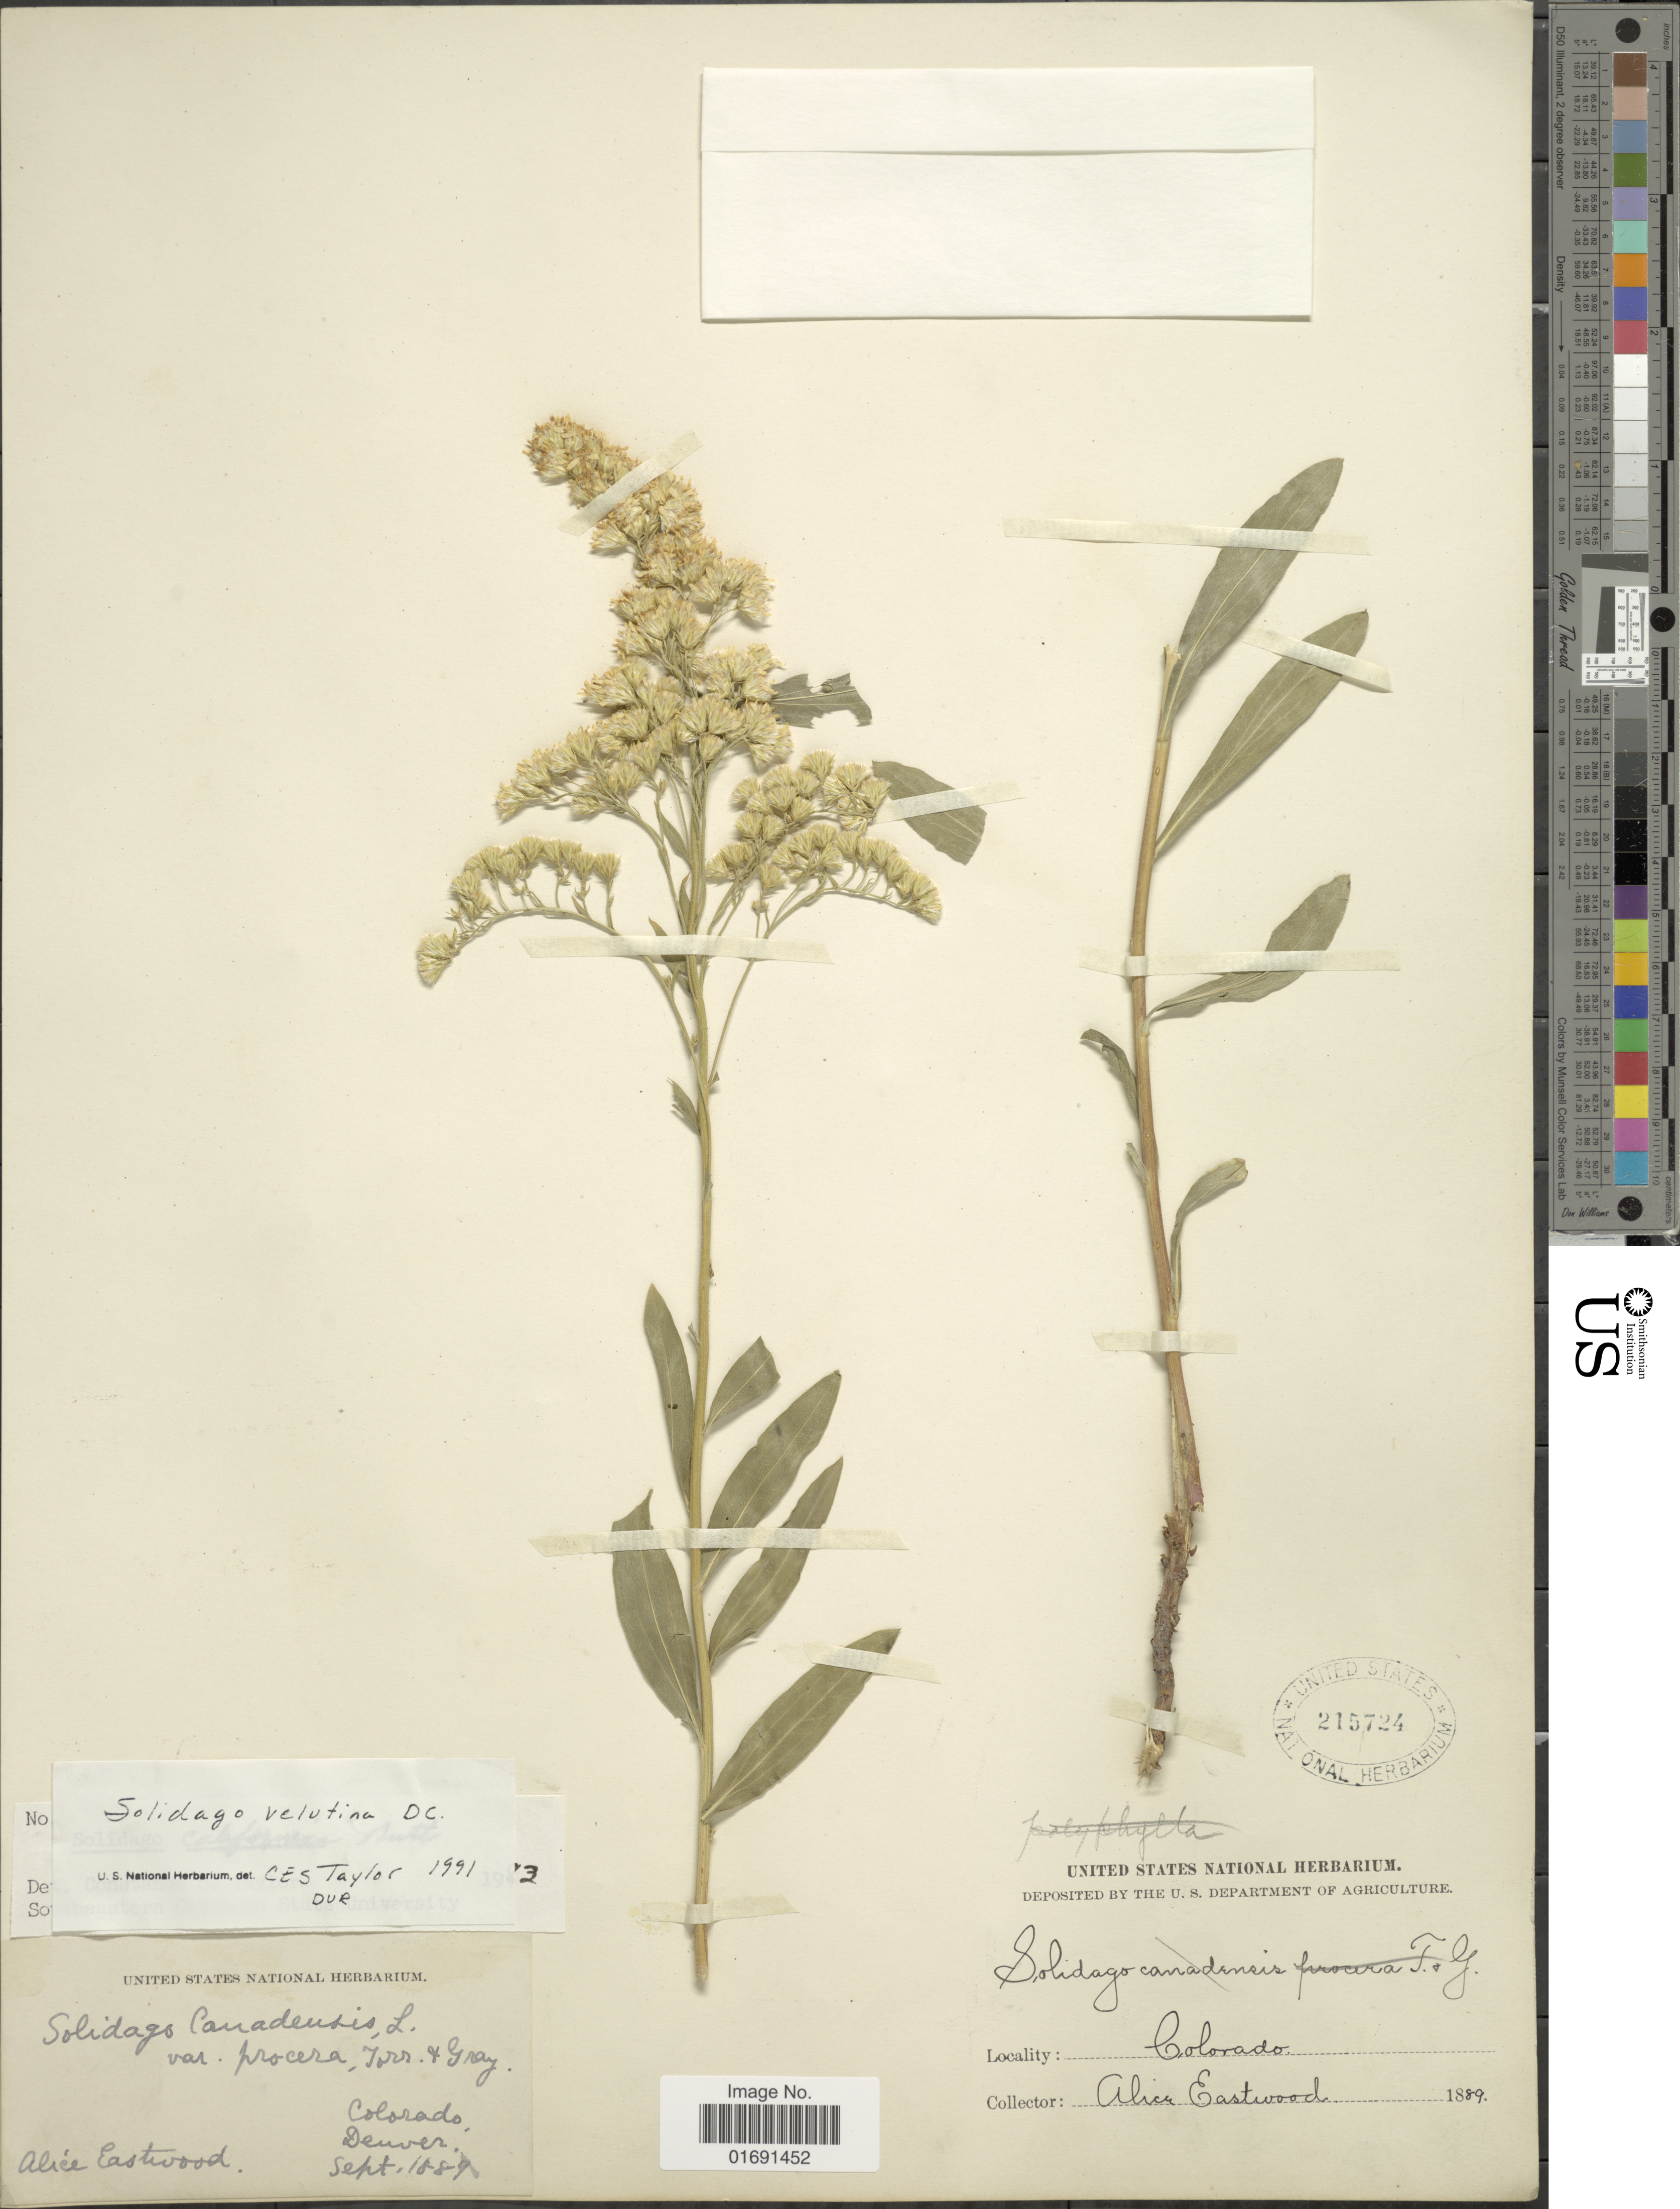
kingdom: Plantae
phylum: Tracheophyta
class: Magnoliopsida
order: Asterales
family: Asteraceae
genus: Solidago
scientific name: Solidago velutina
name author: DC.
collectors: A. Eastwood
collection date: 1889-09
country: United States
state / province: Colorado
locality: Denver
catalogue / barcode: US 215724